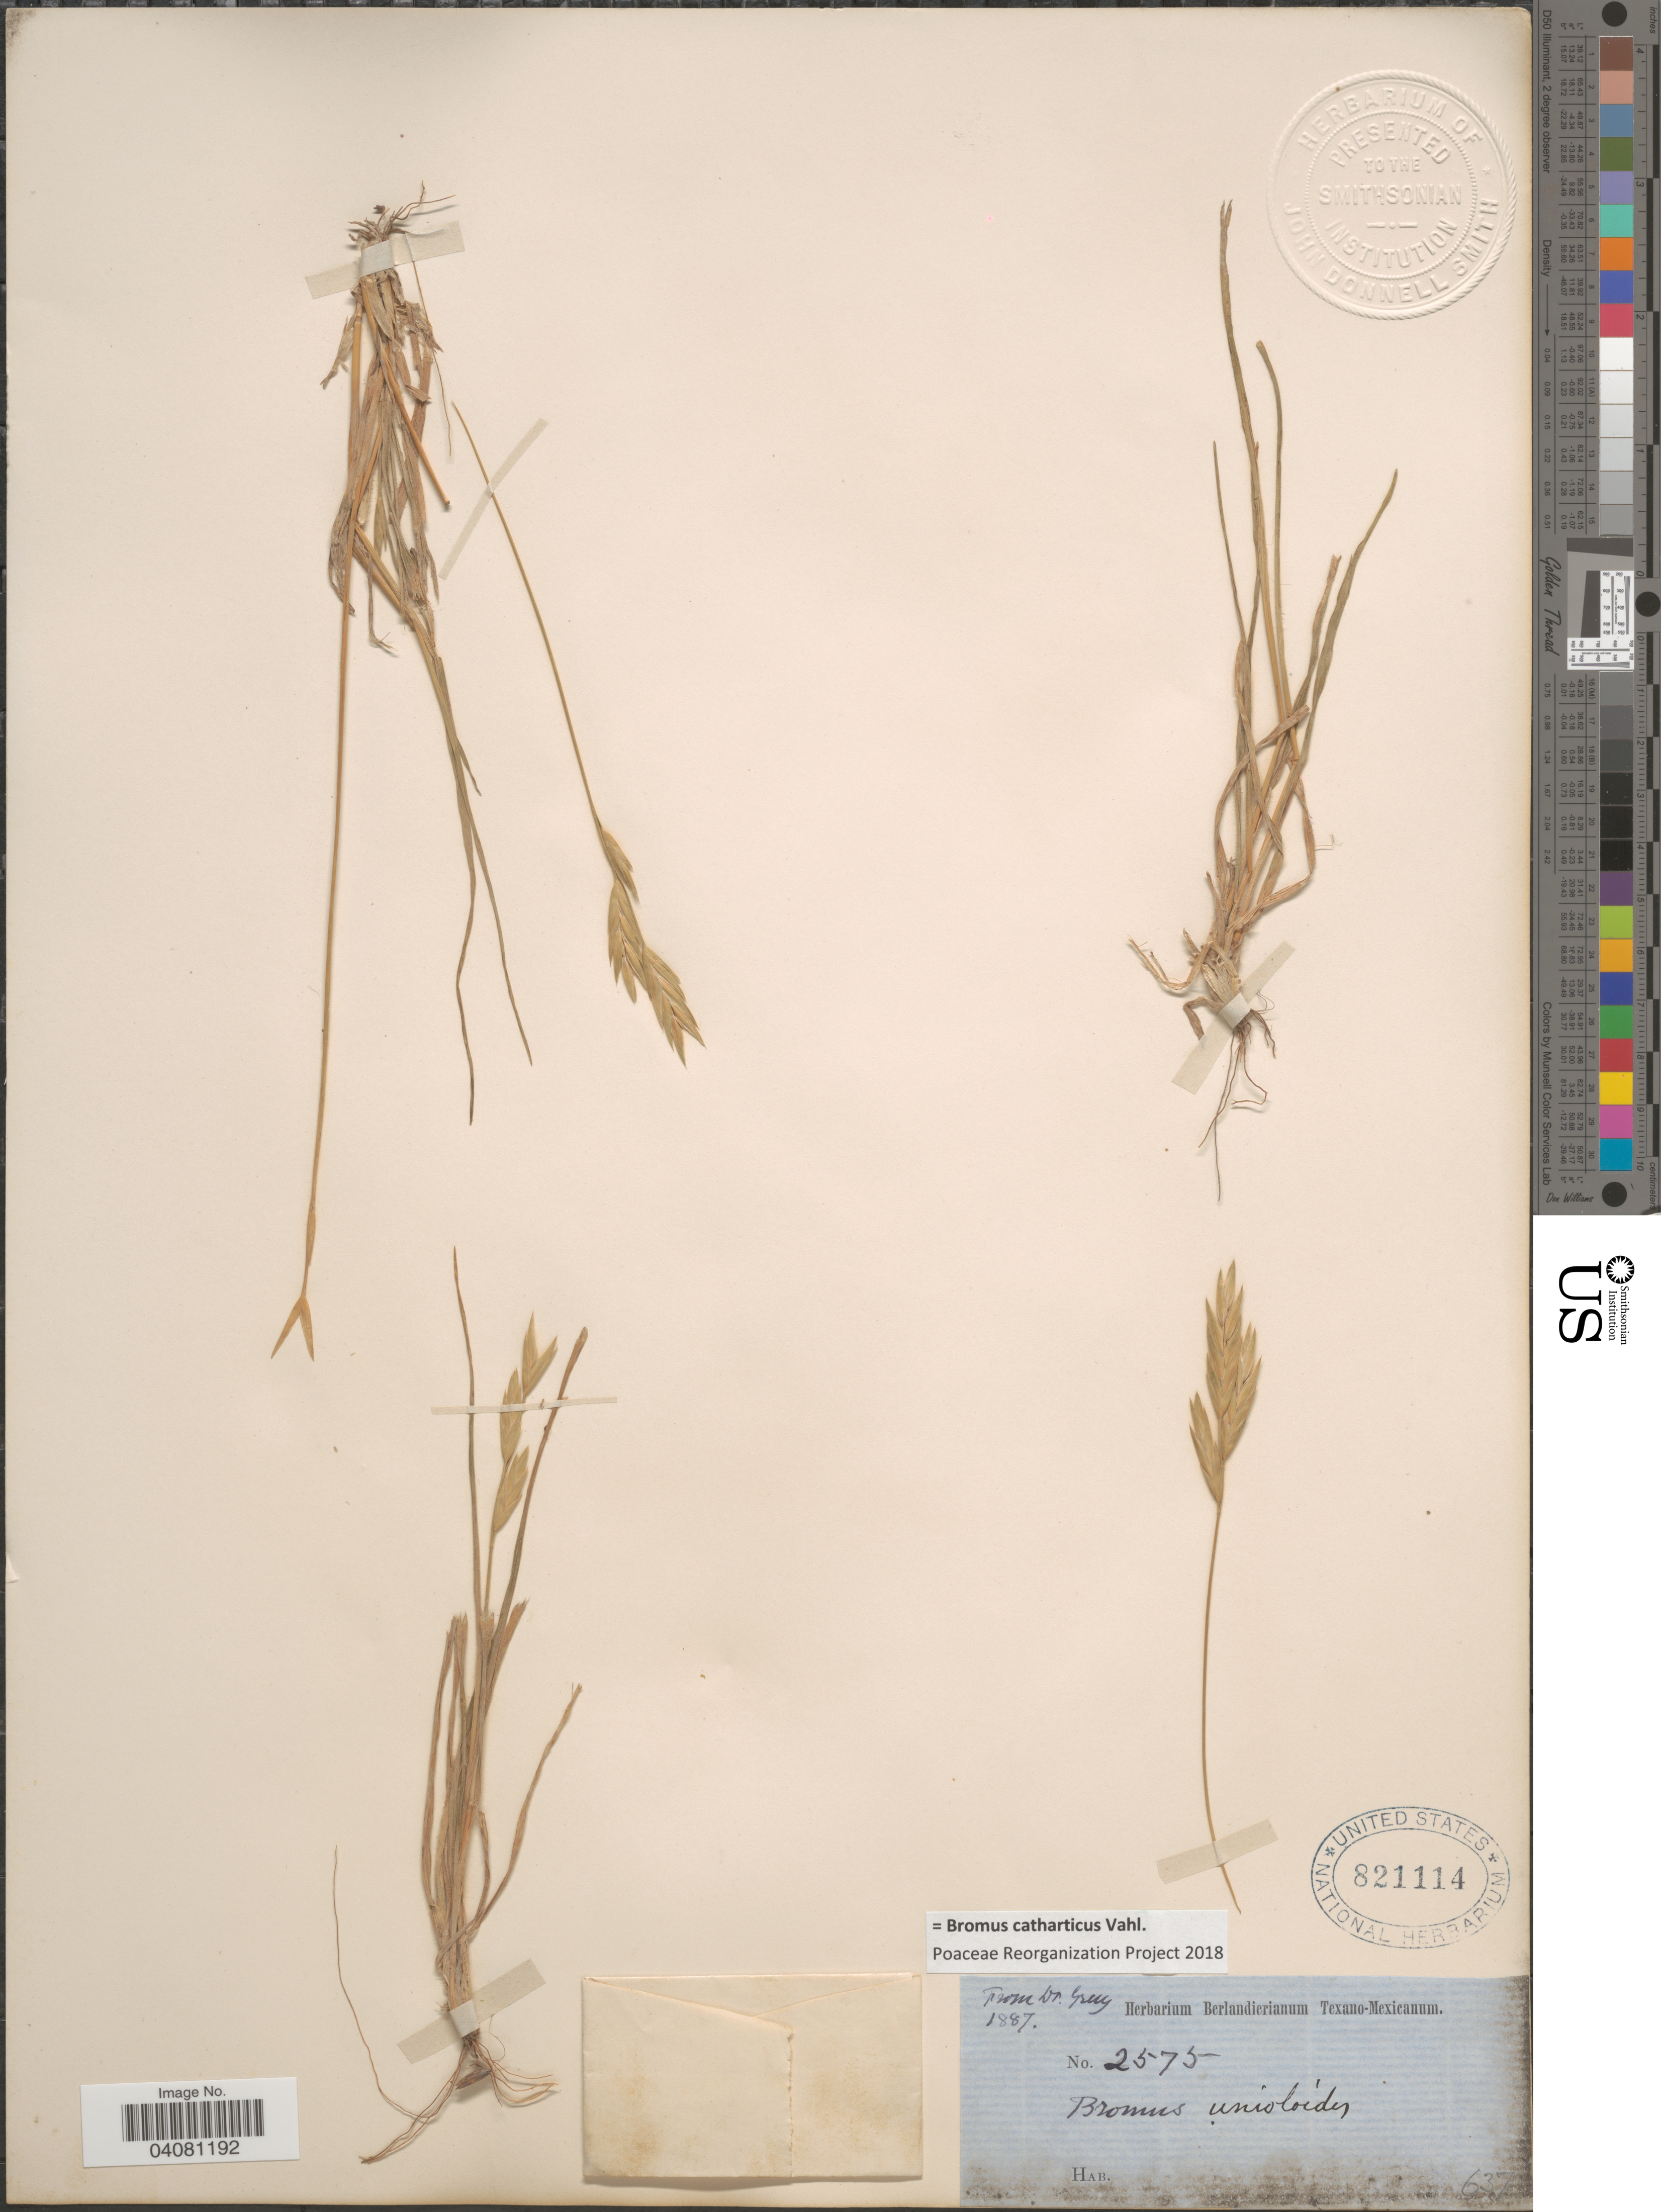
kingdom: Plantae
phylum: Tracheophyta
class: Liliopsida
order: Poales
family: Poaceae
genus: Bromus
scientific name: Bromus catharticus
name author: Vahl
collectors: ex Herb. Berlandierianum Texano-Mexicanum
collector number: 2575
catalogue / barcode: US 821114